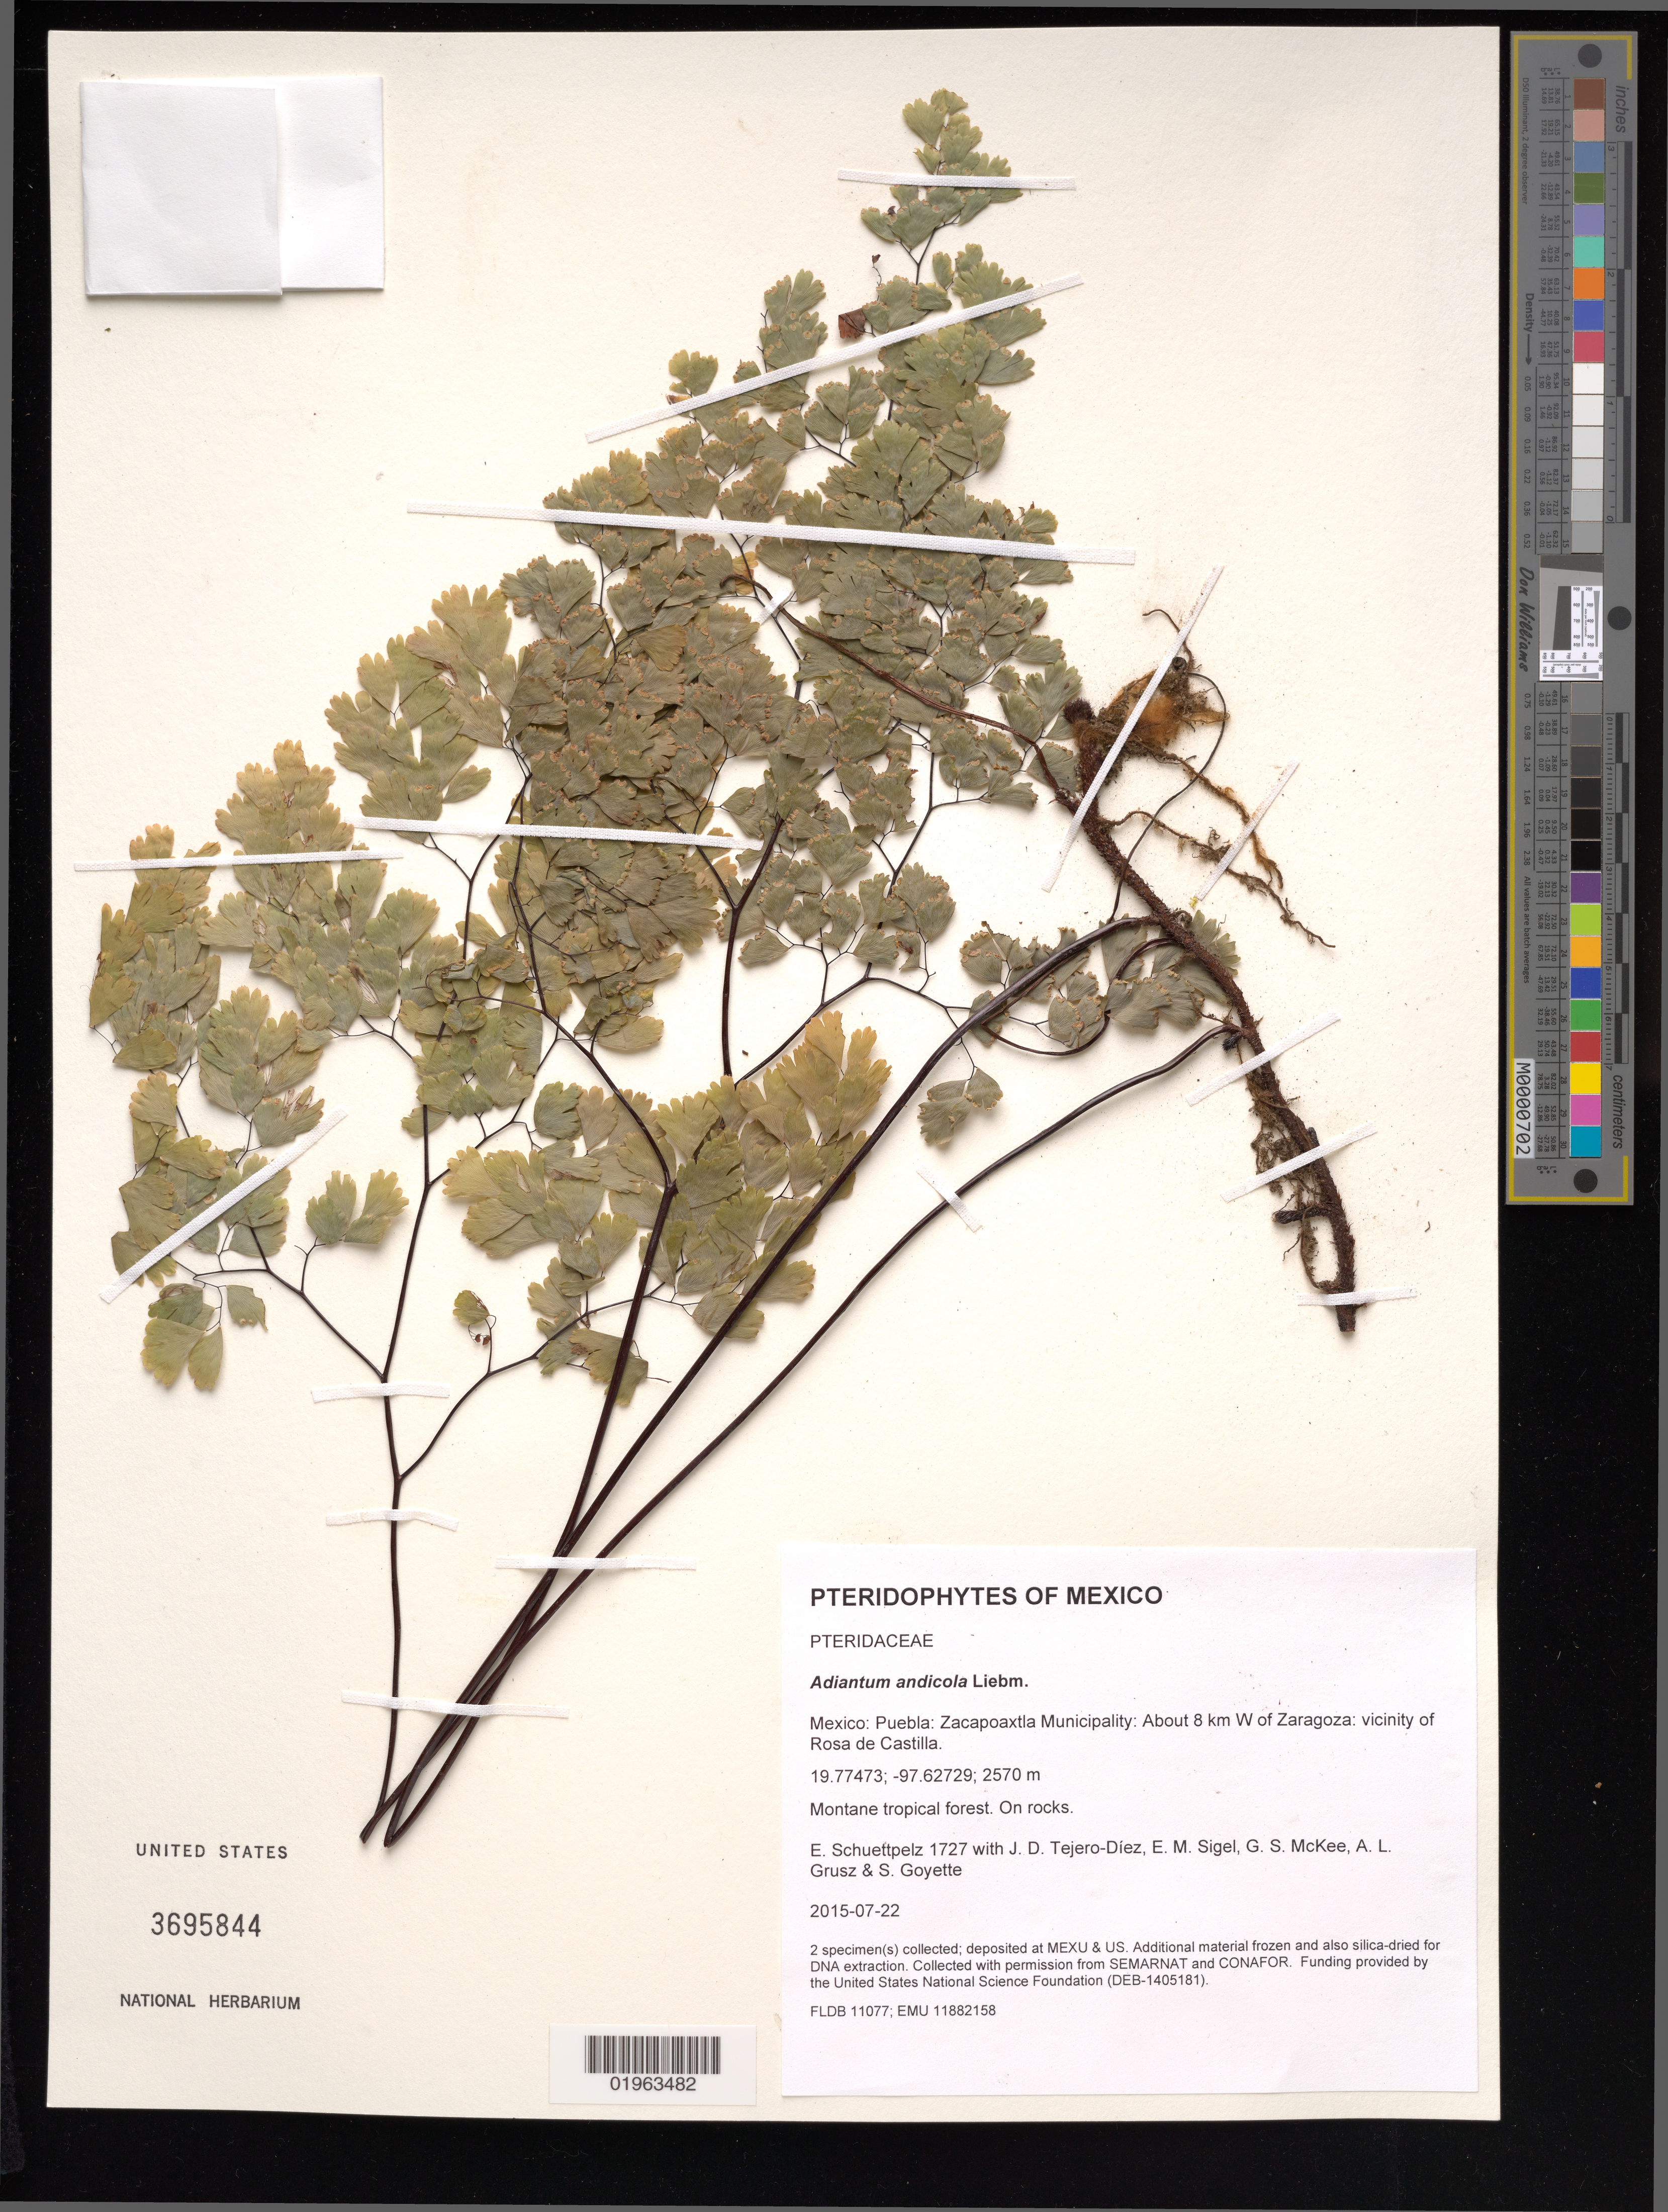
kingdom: Plantae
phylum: Tracheophyta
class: Polypodiopsida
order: Polypodiales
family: Pteridaceae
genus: Adiantum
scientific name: Adiantum sp.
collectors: E. Schuettpelz, D. Tejero-Díez, E. M. Sigel, G. S. McKee & A. Grusz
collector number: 1727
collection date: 2015-07-22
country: Mexico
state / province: Puebla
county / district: Zacapoaxtla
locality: About 8 km W of Zaragoza: vicinity of Rosa de Castilla.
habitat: Montane tropical forest.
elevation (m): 2570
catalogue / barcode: US 3695844